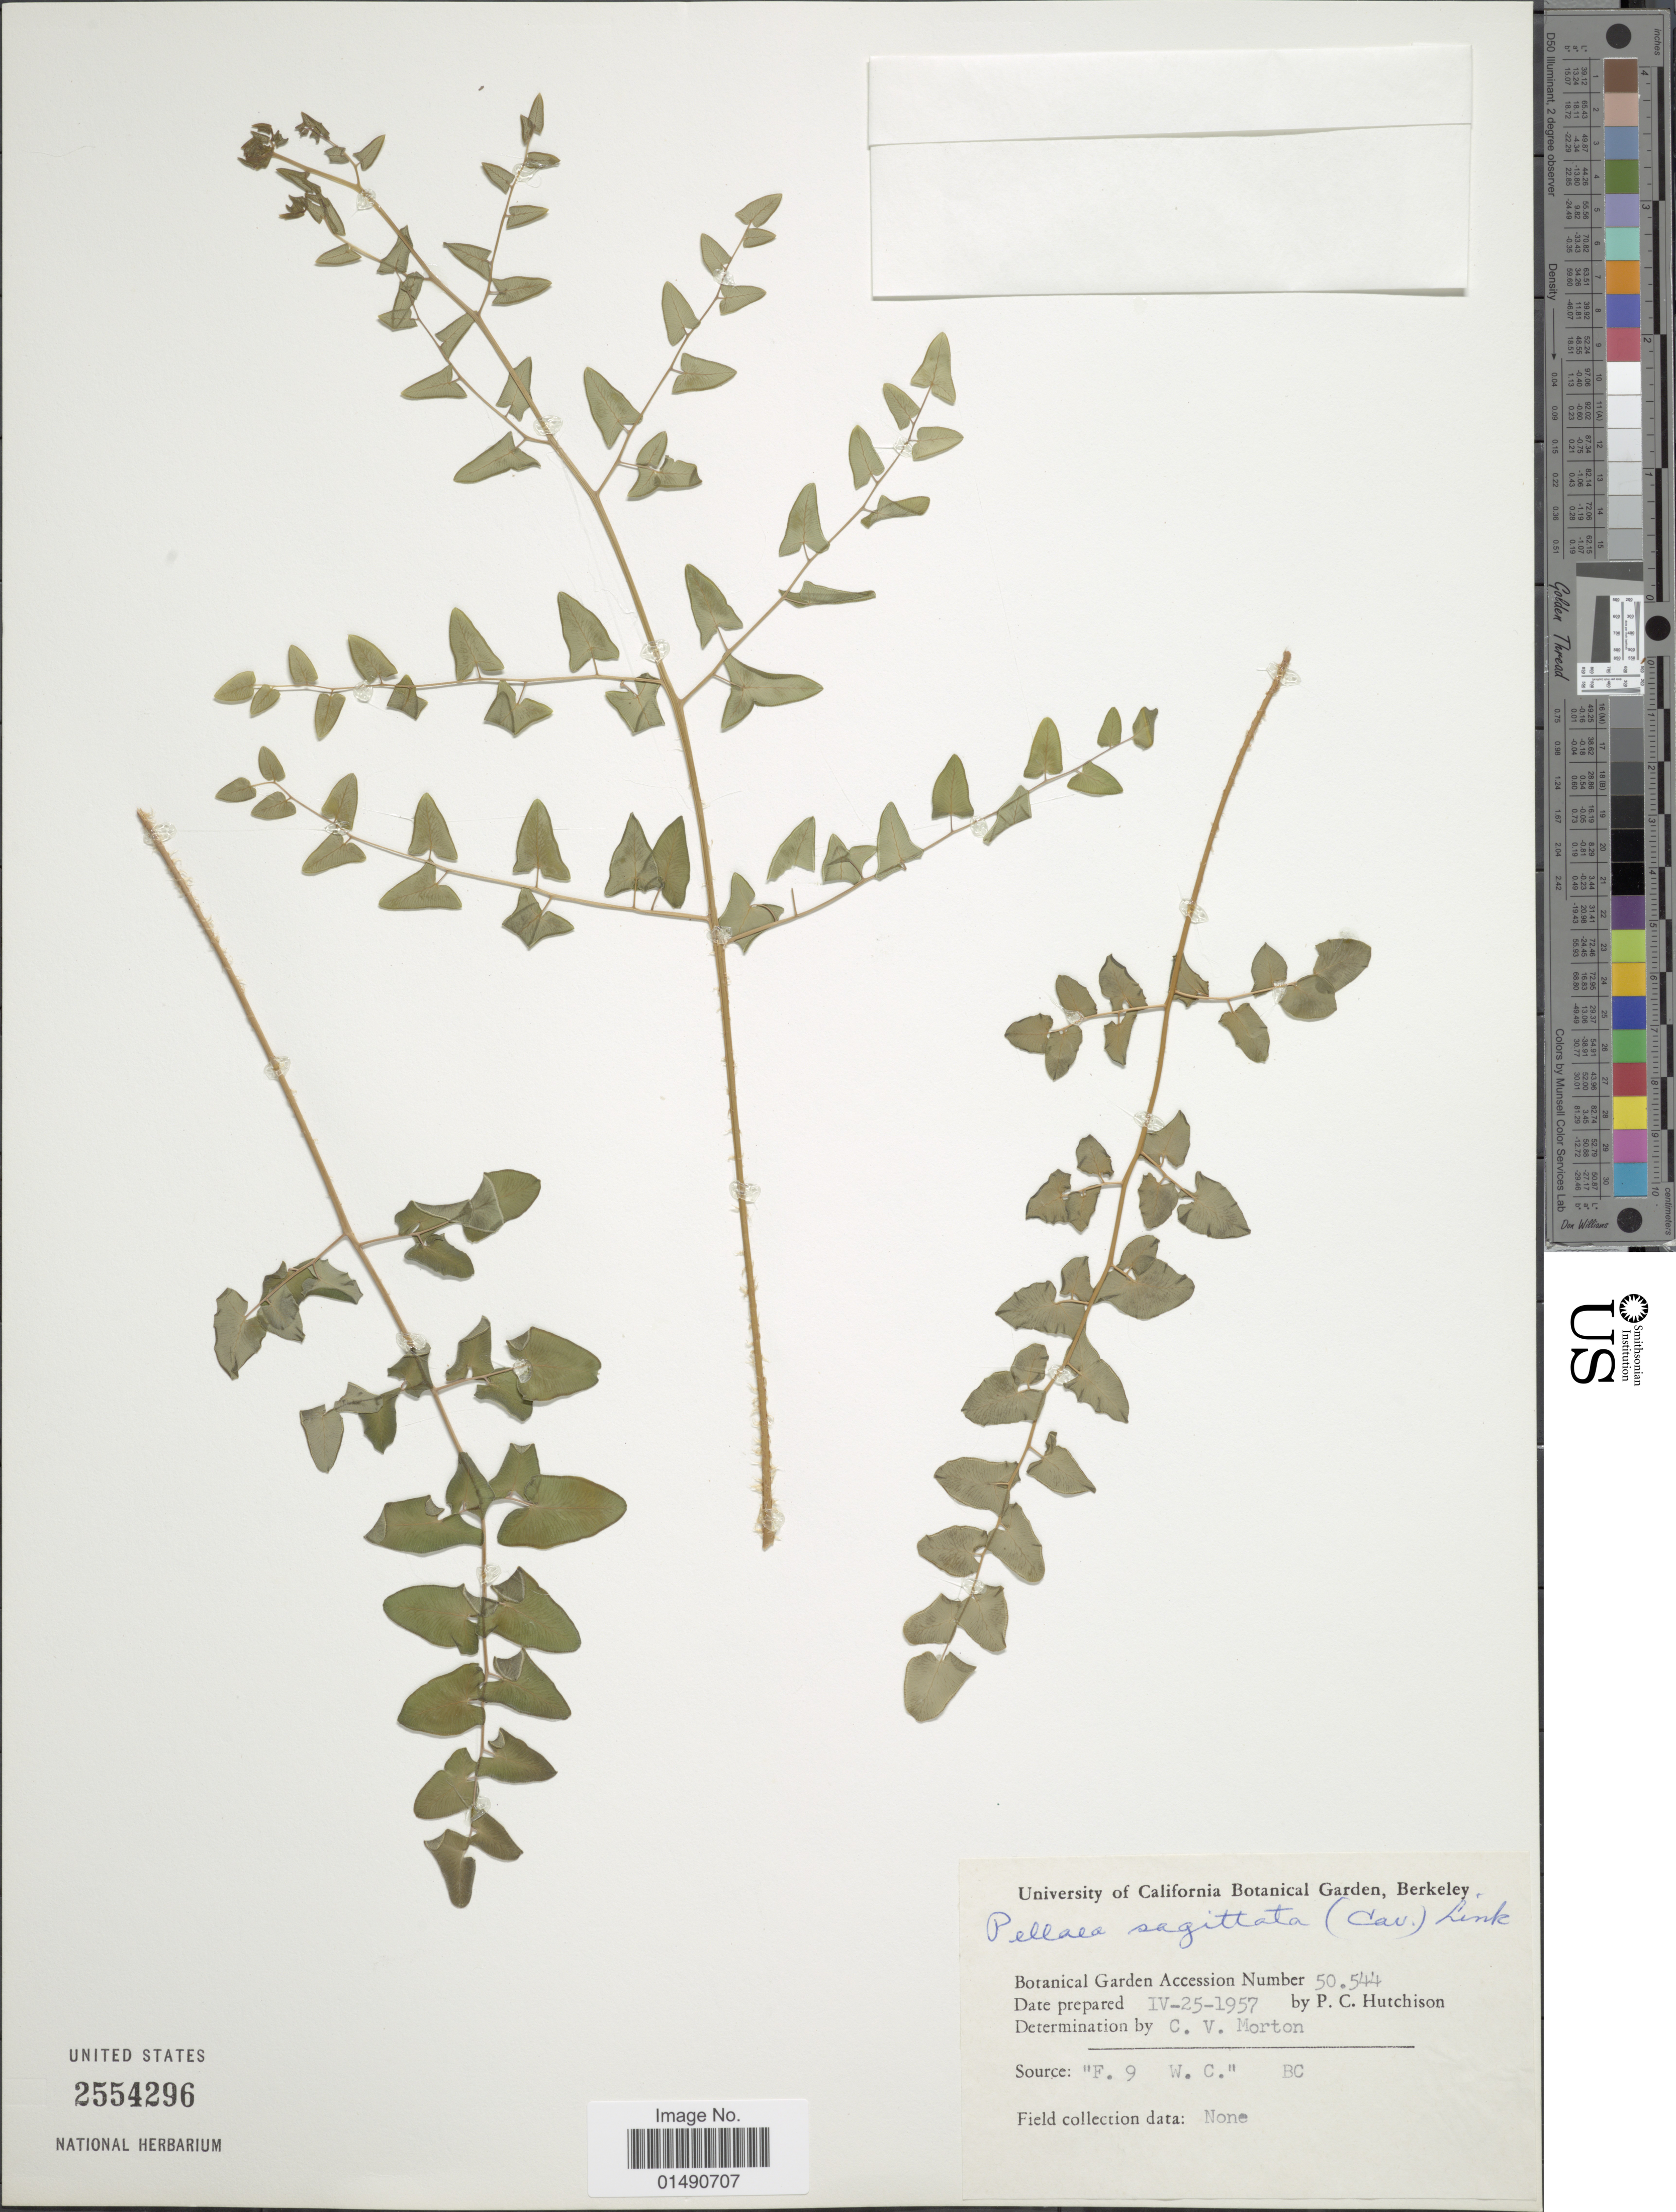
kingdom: Plantae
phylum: Tracheophyta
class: Polypodiopsida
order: Polypodiales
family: Pteridaceae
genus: Pellaea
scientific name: Pellaea sagittata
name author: (Cav.) Link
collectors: P. C. Hutchison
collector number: Botanical Garden Accession Number 50544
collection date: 1957-04-24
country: United States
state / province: California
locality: Source : "F.9 W.C"BC, Botanical Garden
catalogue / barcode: US 2554296